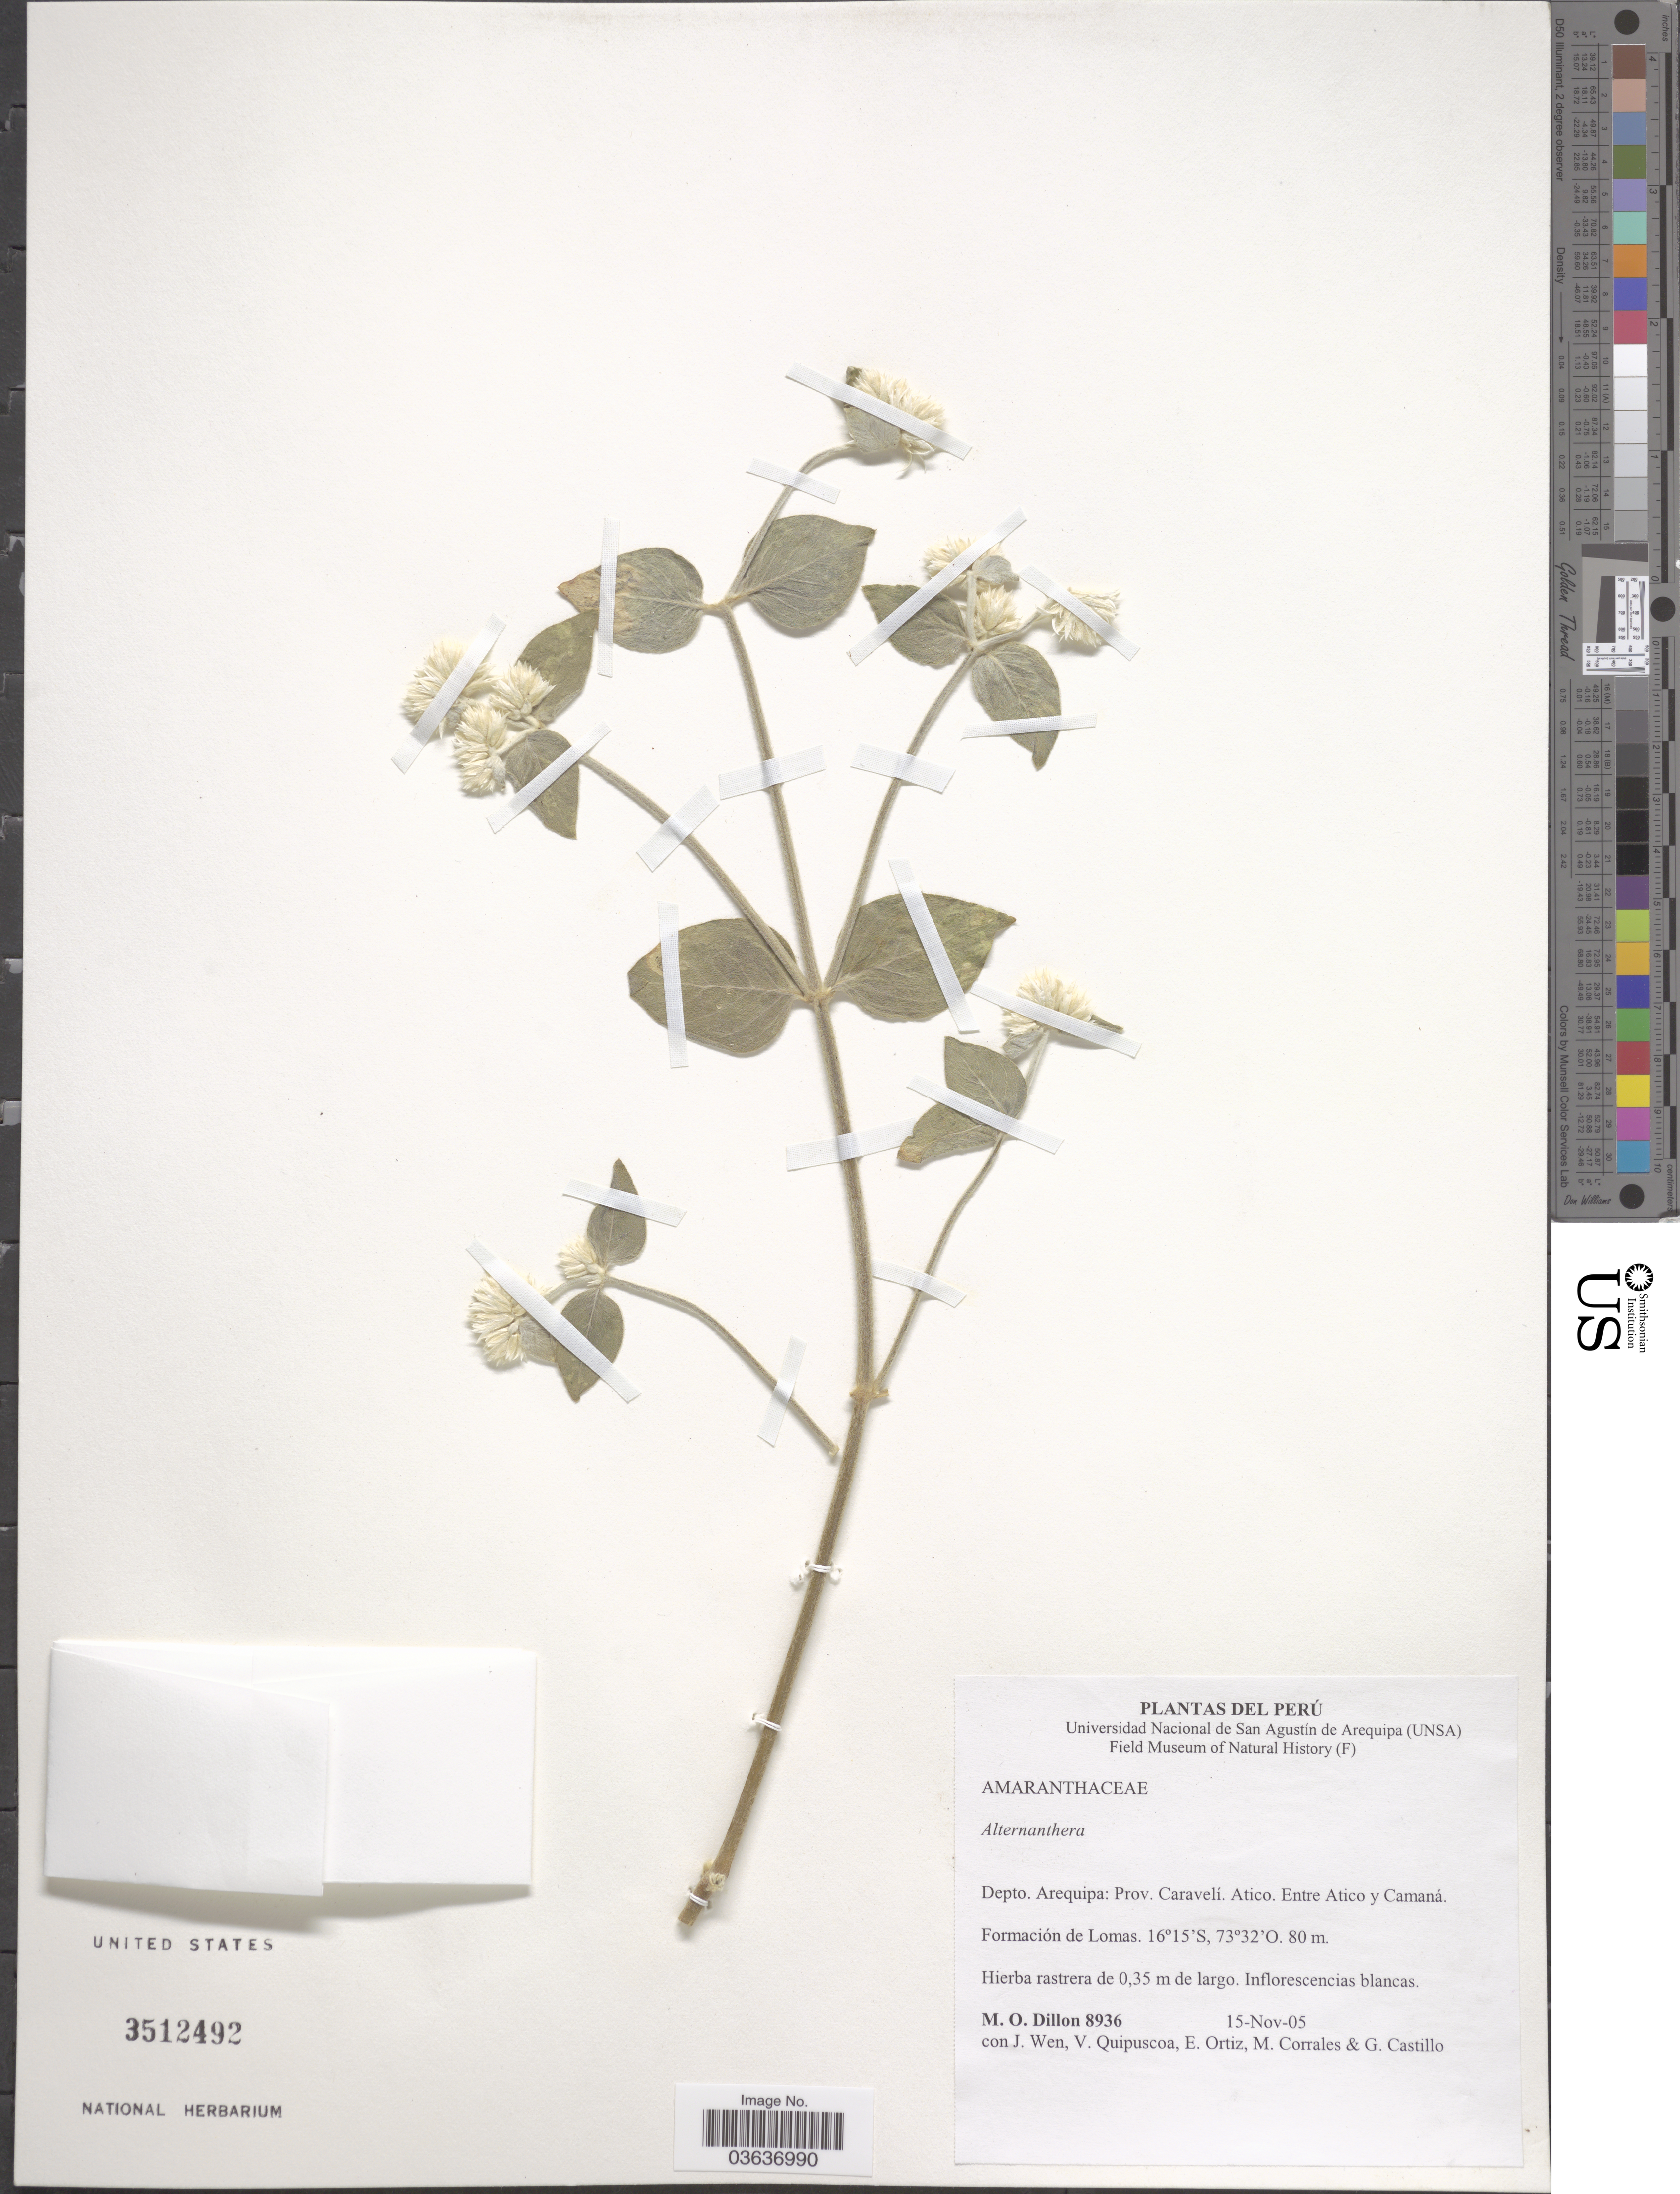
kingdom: Plantae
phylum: Tracheophyta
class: Magnoliopsida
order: Caryophyllales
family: Amaranthaceae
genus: Alternanthera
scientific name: Alternanthera sp.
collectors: M. O. Dillon, J. Wen, V. Quipuscoa, E. Ortiz & et al.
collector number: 8936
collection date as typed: Transcribed d/m/y: 15/11/5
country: Peru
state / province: Arequipa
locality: Depto. Arequipa: Prov. Caravelí. Atico. Entre Atico y Camaná. Formación de Lomas.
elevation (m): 80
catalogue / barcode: US 3512492